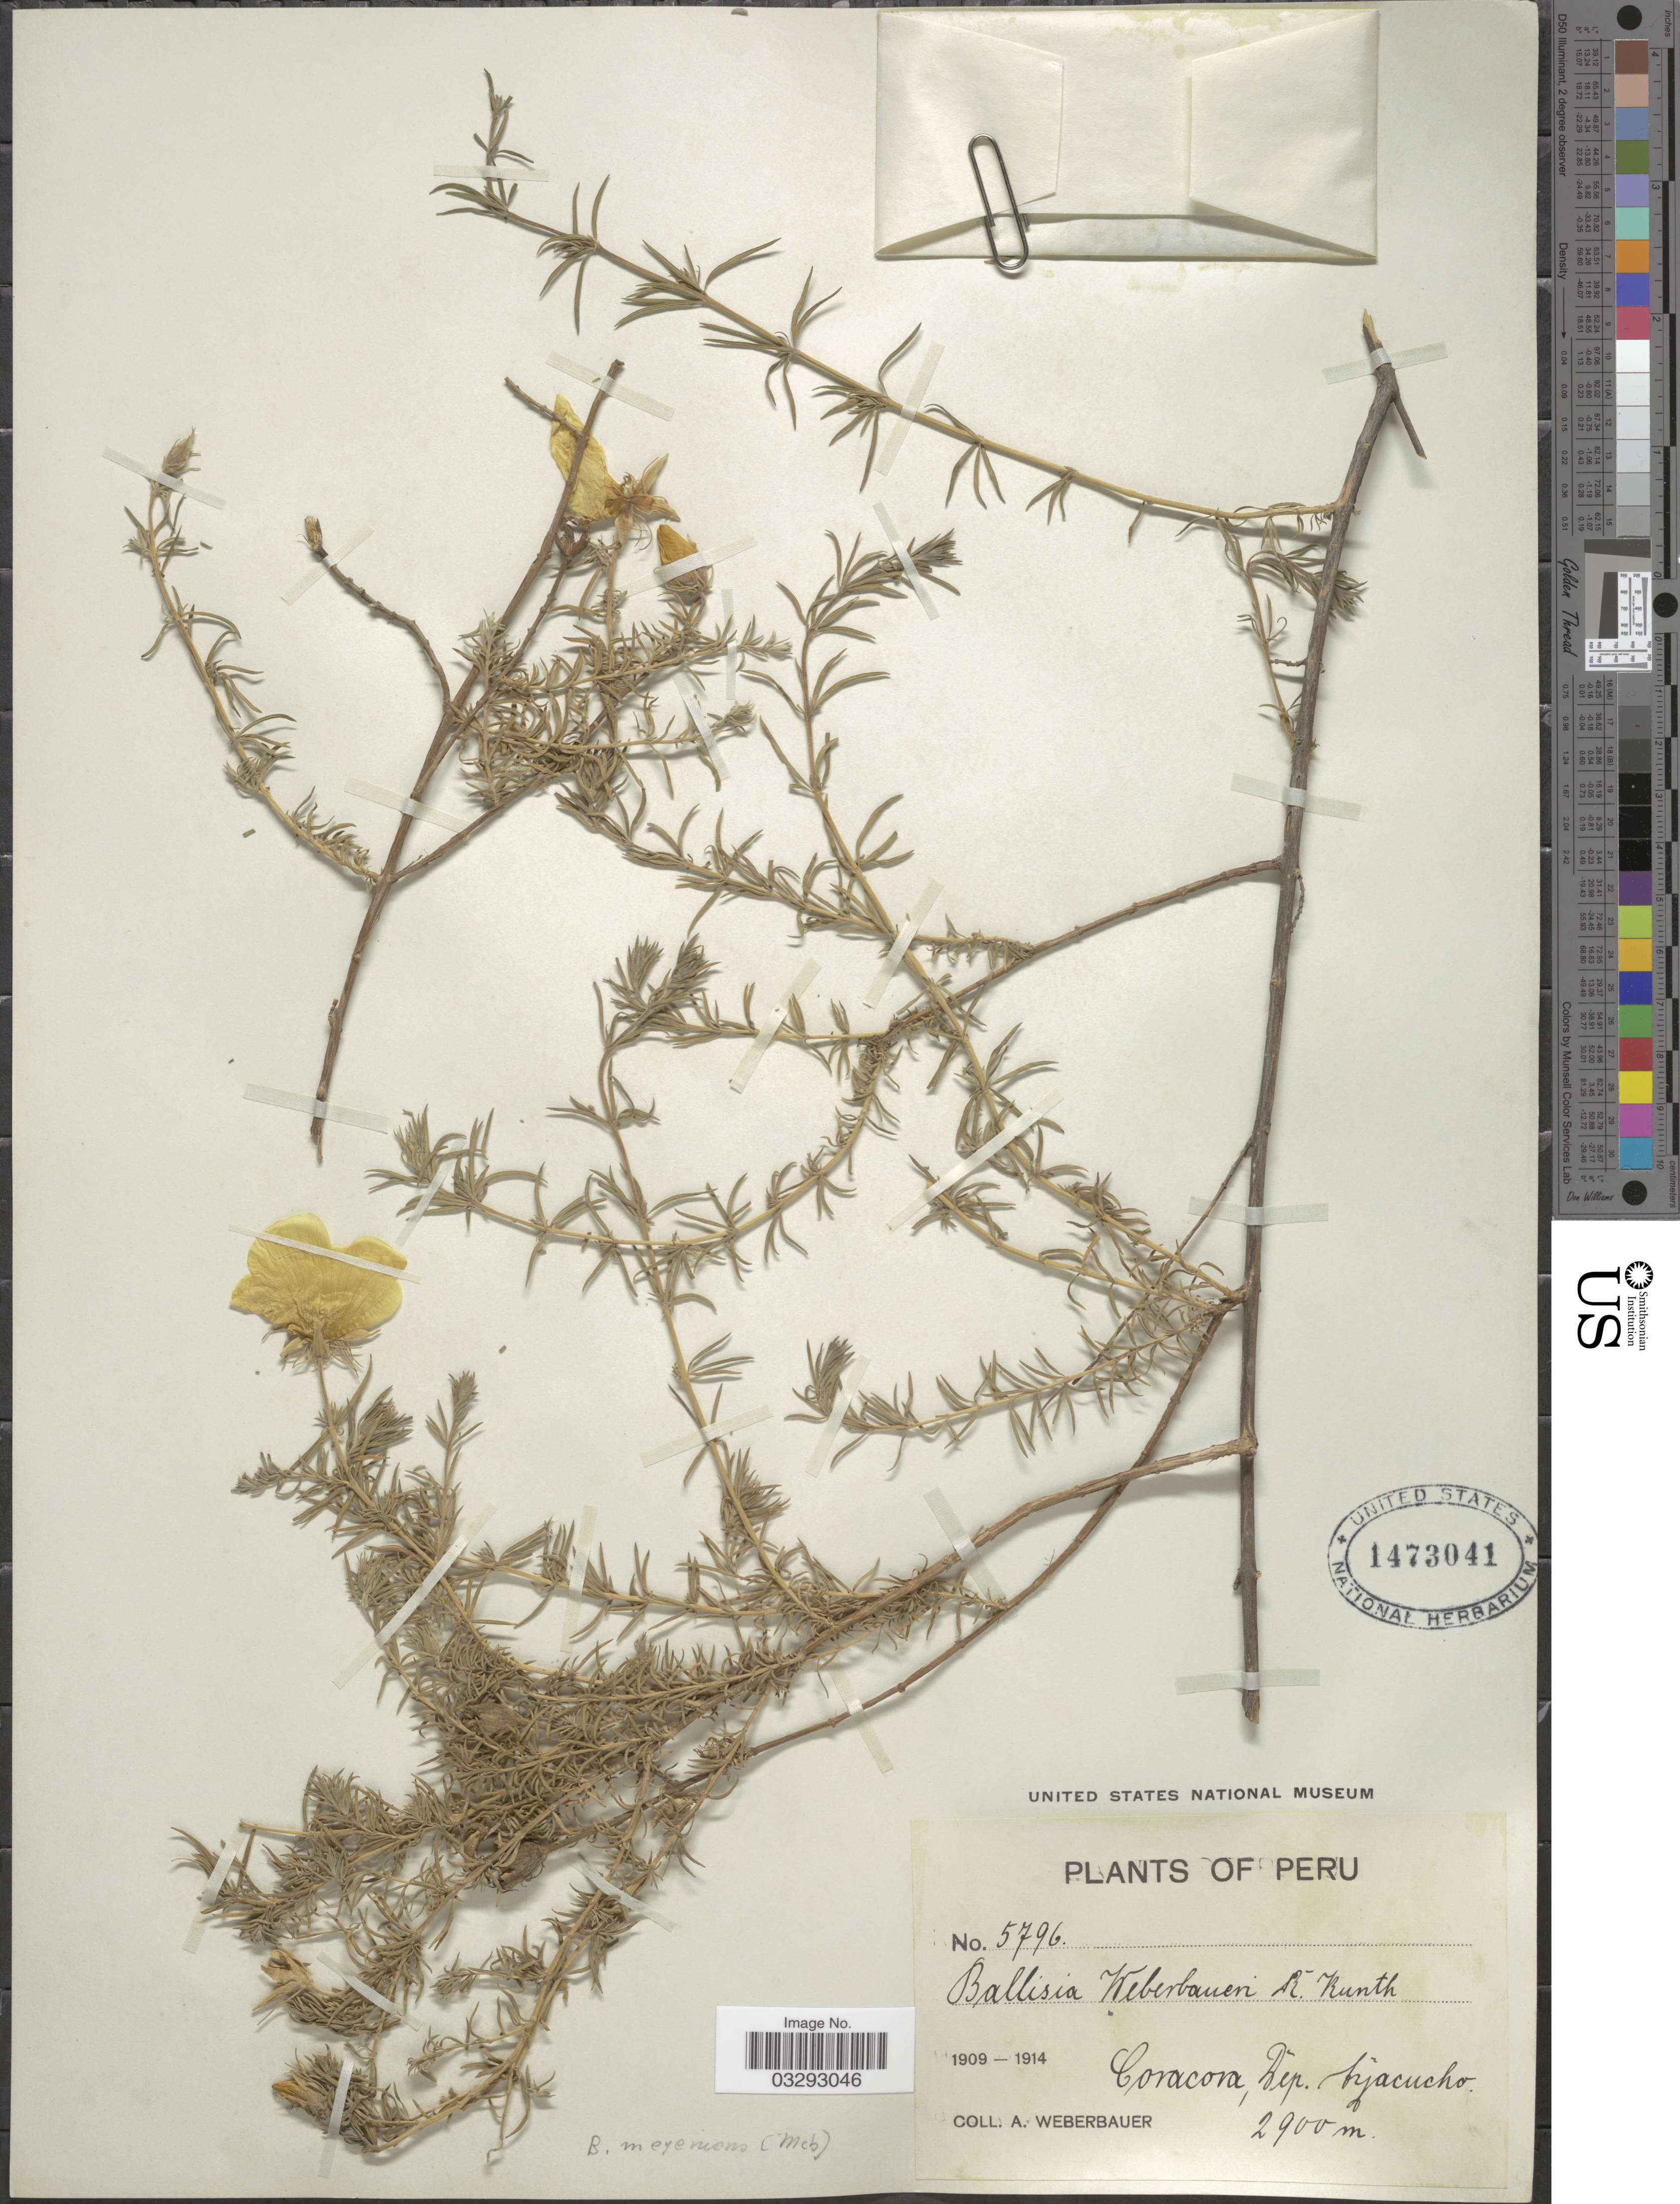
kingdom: Plantae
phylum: Tracheophyta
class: Magnoliopsida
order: Geraniales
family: Vivianiaceae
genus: Balbisia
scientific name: Balbisia meyeniana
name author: Klotzsch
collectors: A. Weberbauer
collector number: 5796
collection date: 1909/1914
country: Peru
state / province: Ayacucho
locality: Coracora, Dep. Ayacucho.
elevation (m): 2900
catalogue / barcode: US 1473041